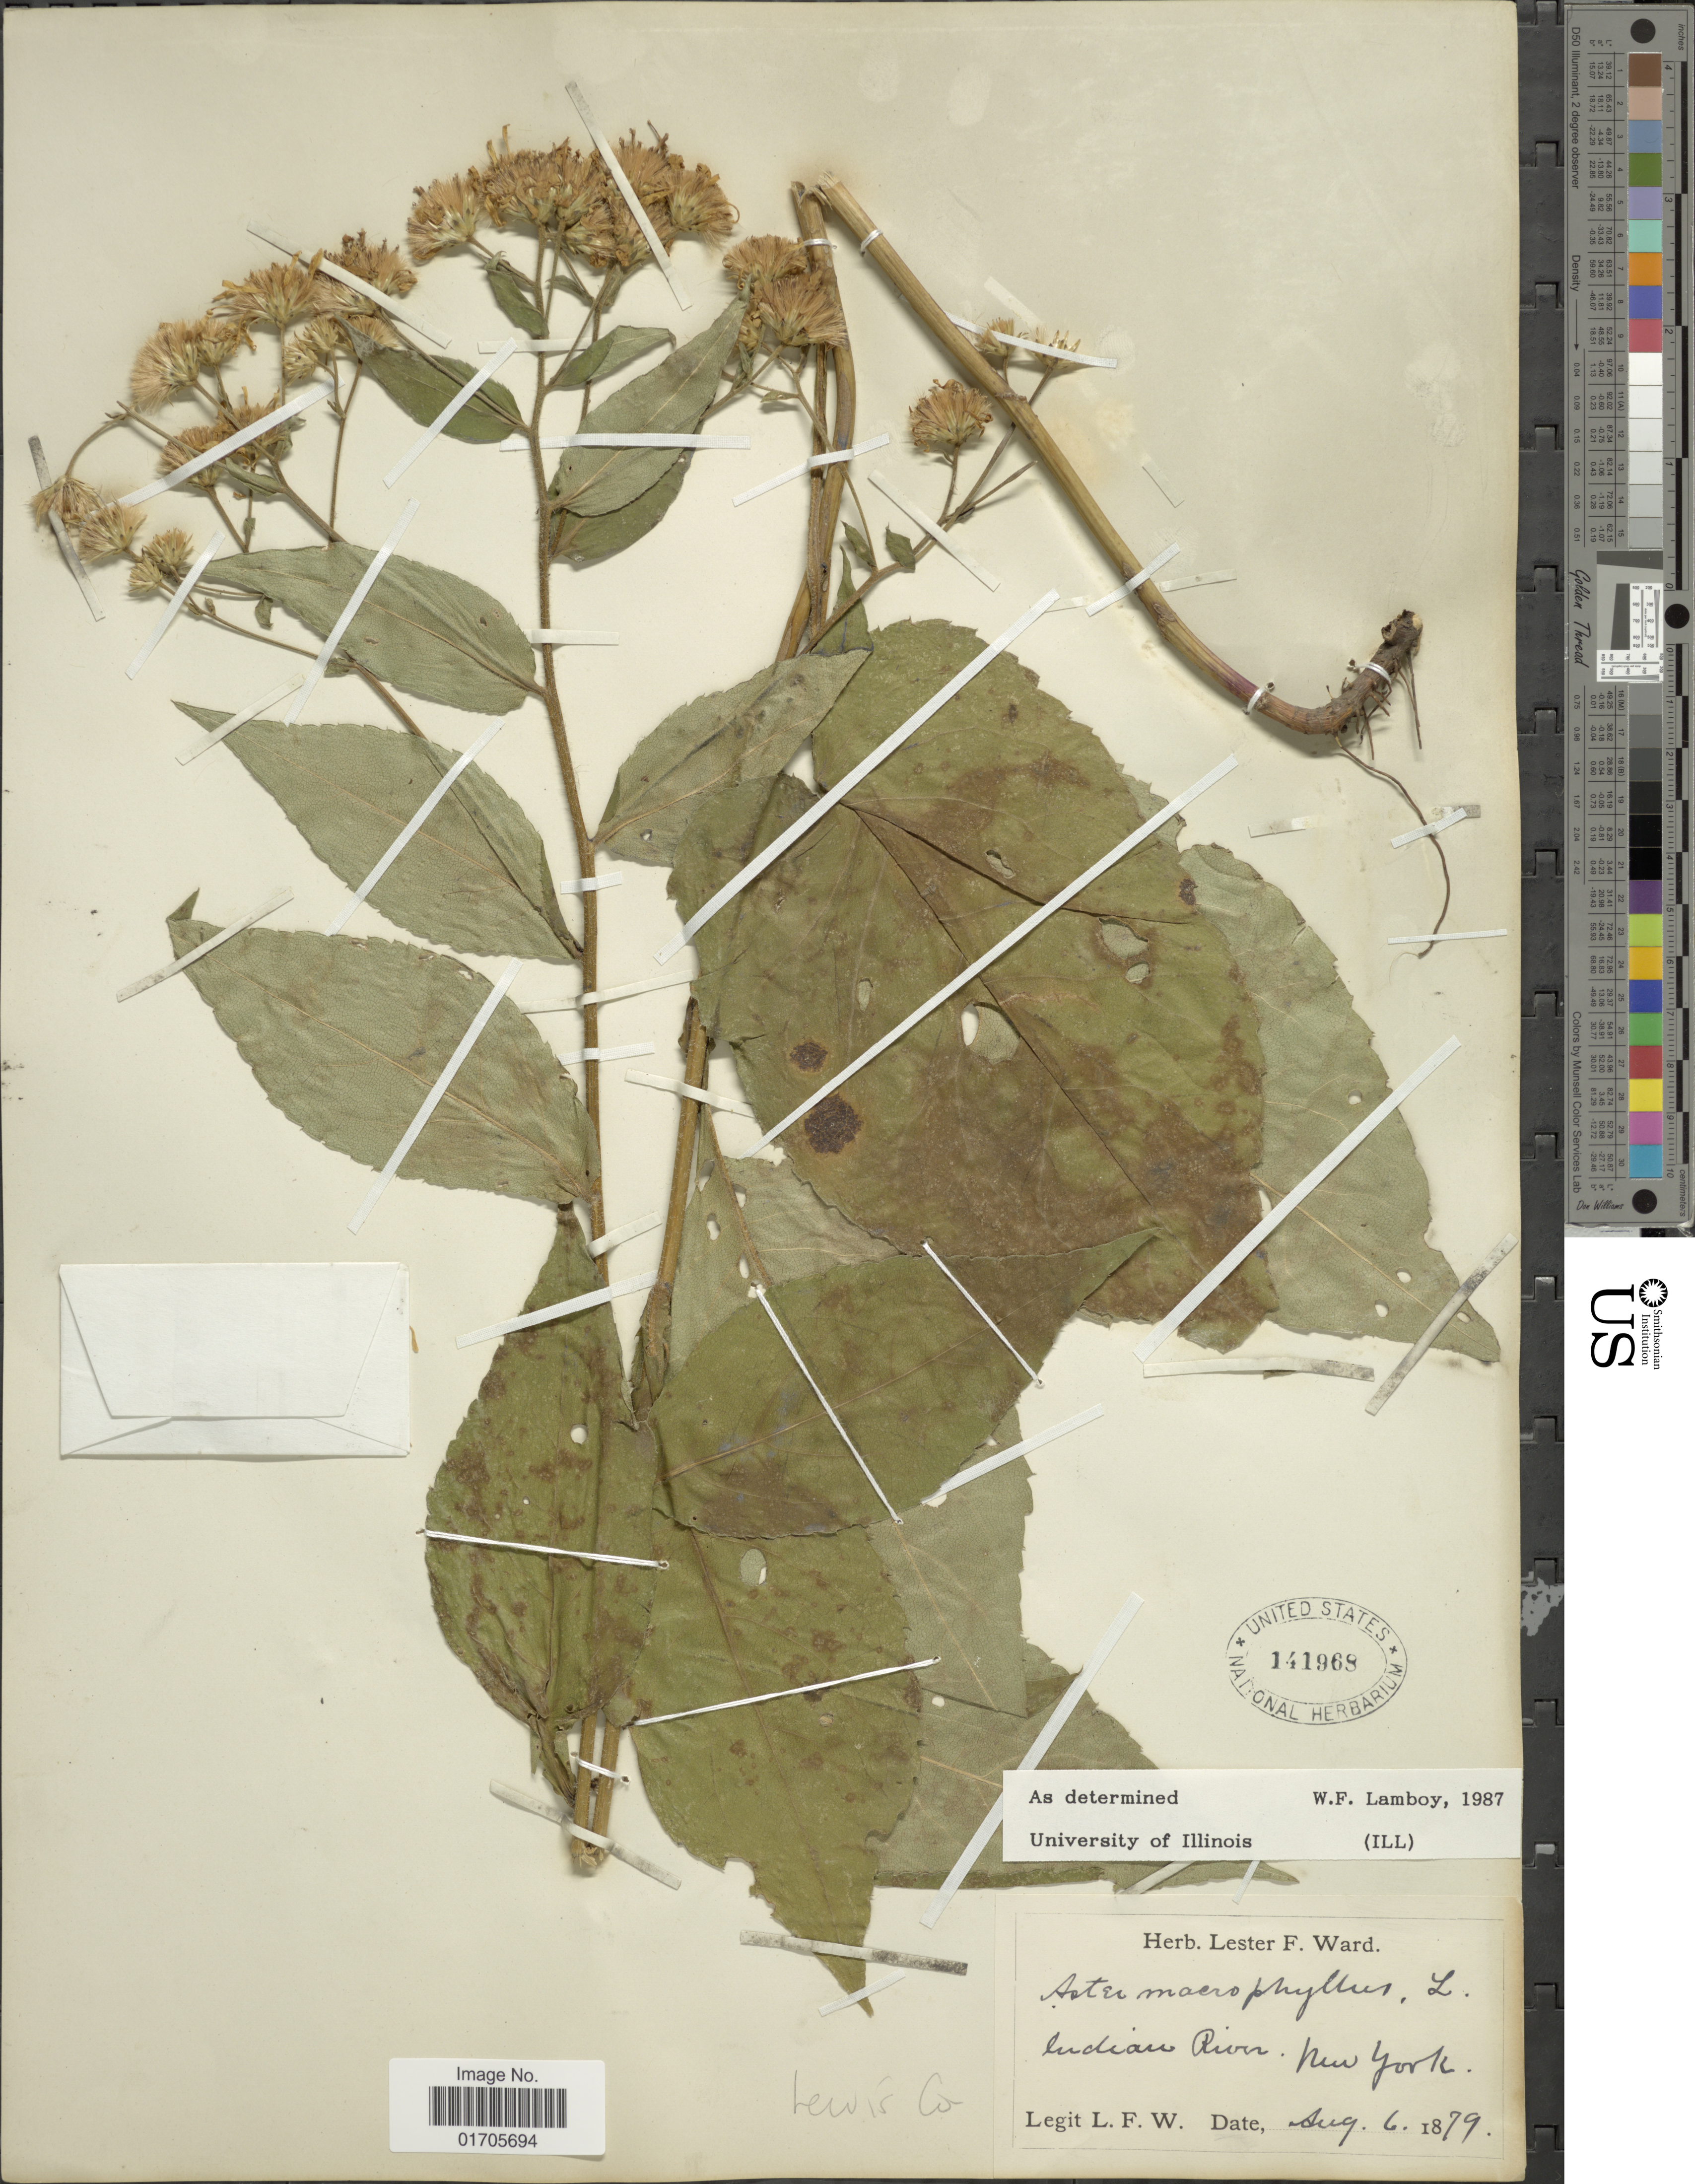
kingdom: Plantae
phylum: Tracheophyta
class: Magnoliopsida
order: Asterales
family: Asteraceae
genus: Eurybia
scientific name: Eurybia macrophylla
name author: (L.) Cass.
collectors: L. F. Ward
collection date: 1879-08-06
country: United States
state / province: New York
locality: Indian River. New York.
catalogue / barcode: US 141968